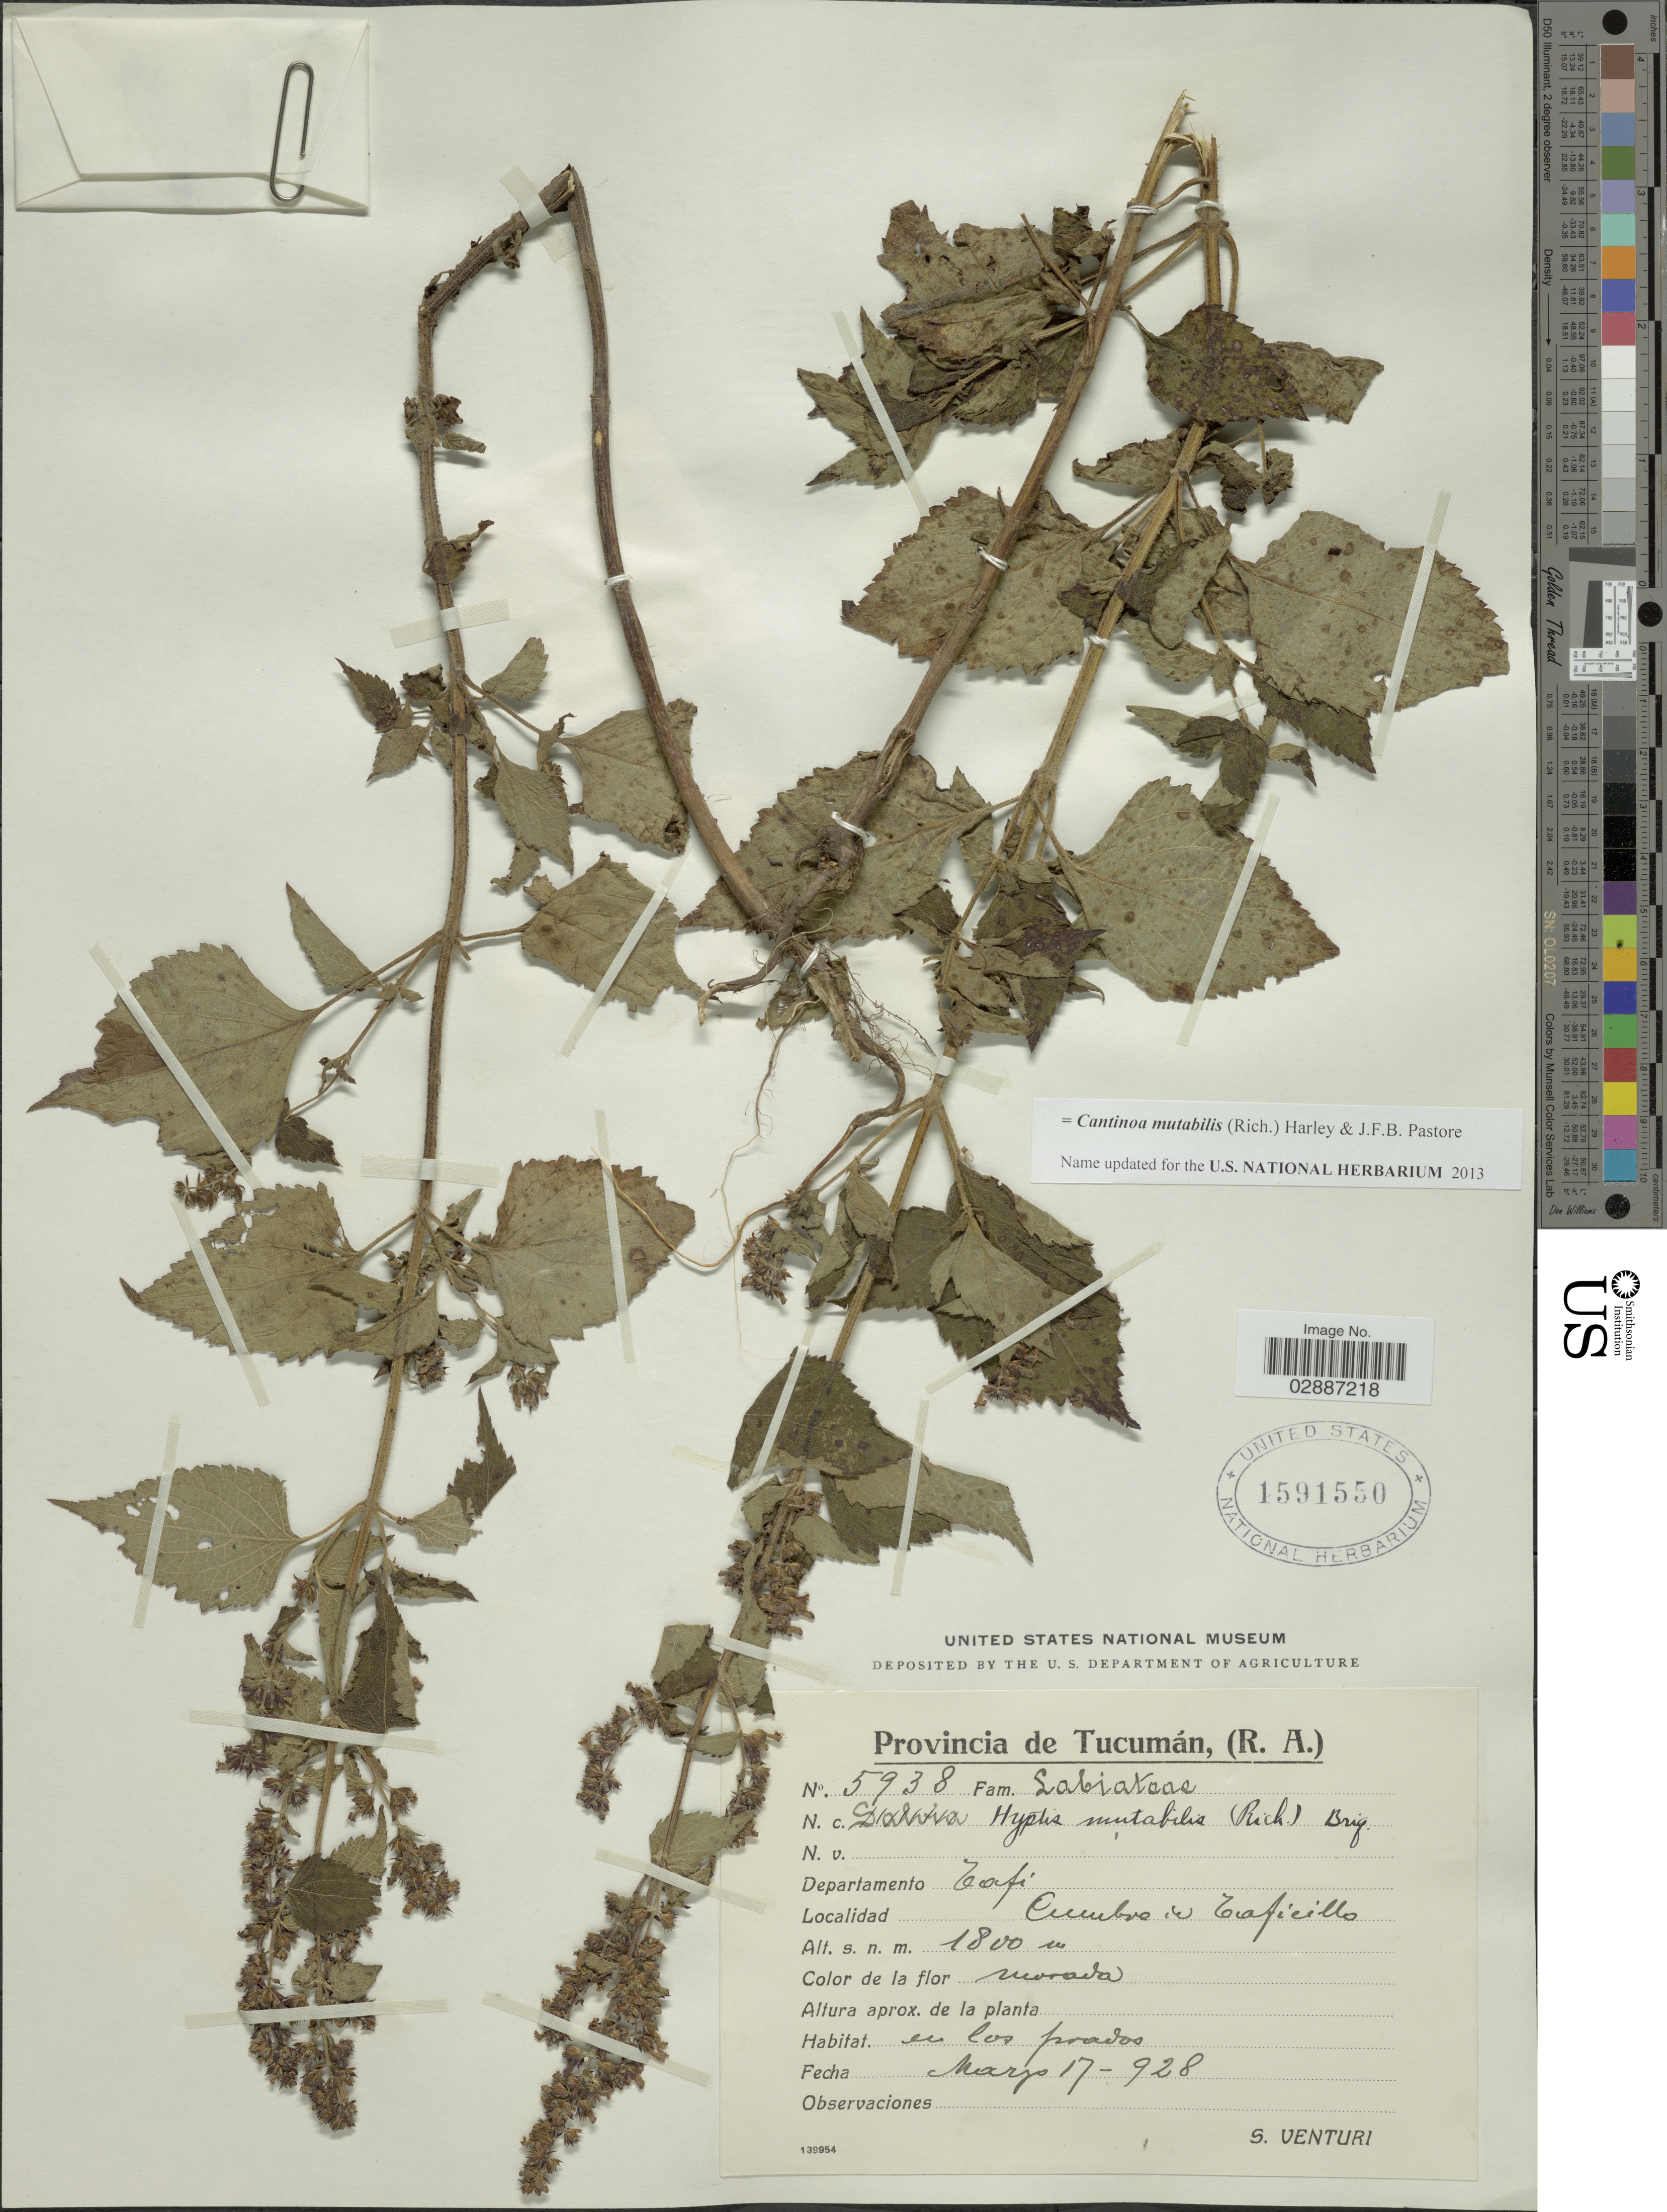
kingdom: Plantae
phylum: Tracheophyta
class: Magnoliopsida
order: Lamiales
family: Lamiaceae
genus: Cantinoa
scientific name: Cantinoa mutabilis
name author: (Epling) Harley & J.F.B. Pastore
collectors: S. Venturi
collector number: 5938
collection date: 1928-03-17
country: Argentina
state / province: Tucuman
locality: Departamento Tafi. Cumbre de Taficillo.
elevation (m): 1800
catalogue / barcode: US 1591550